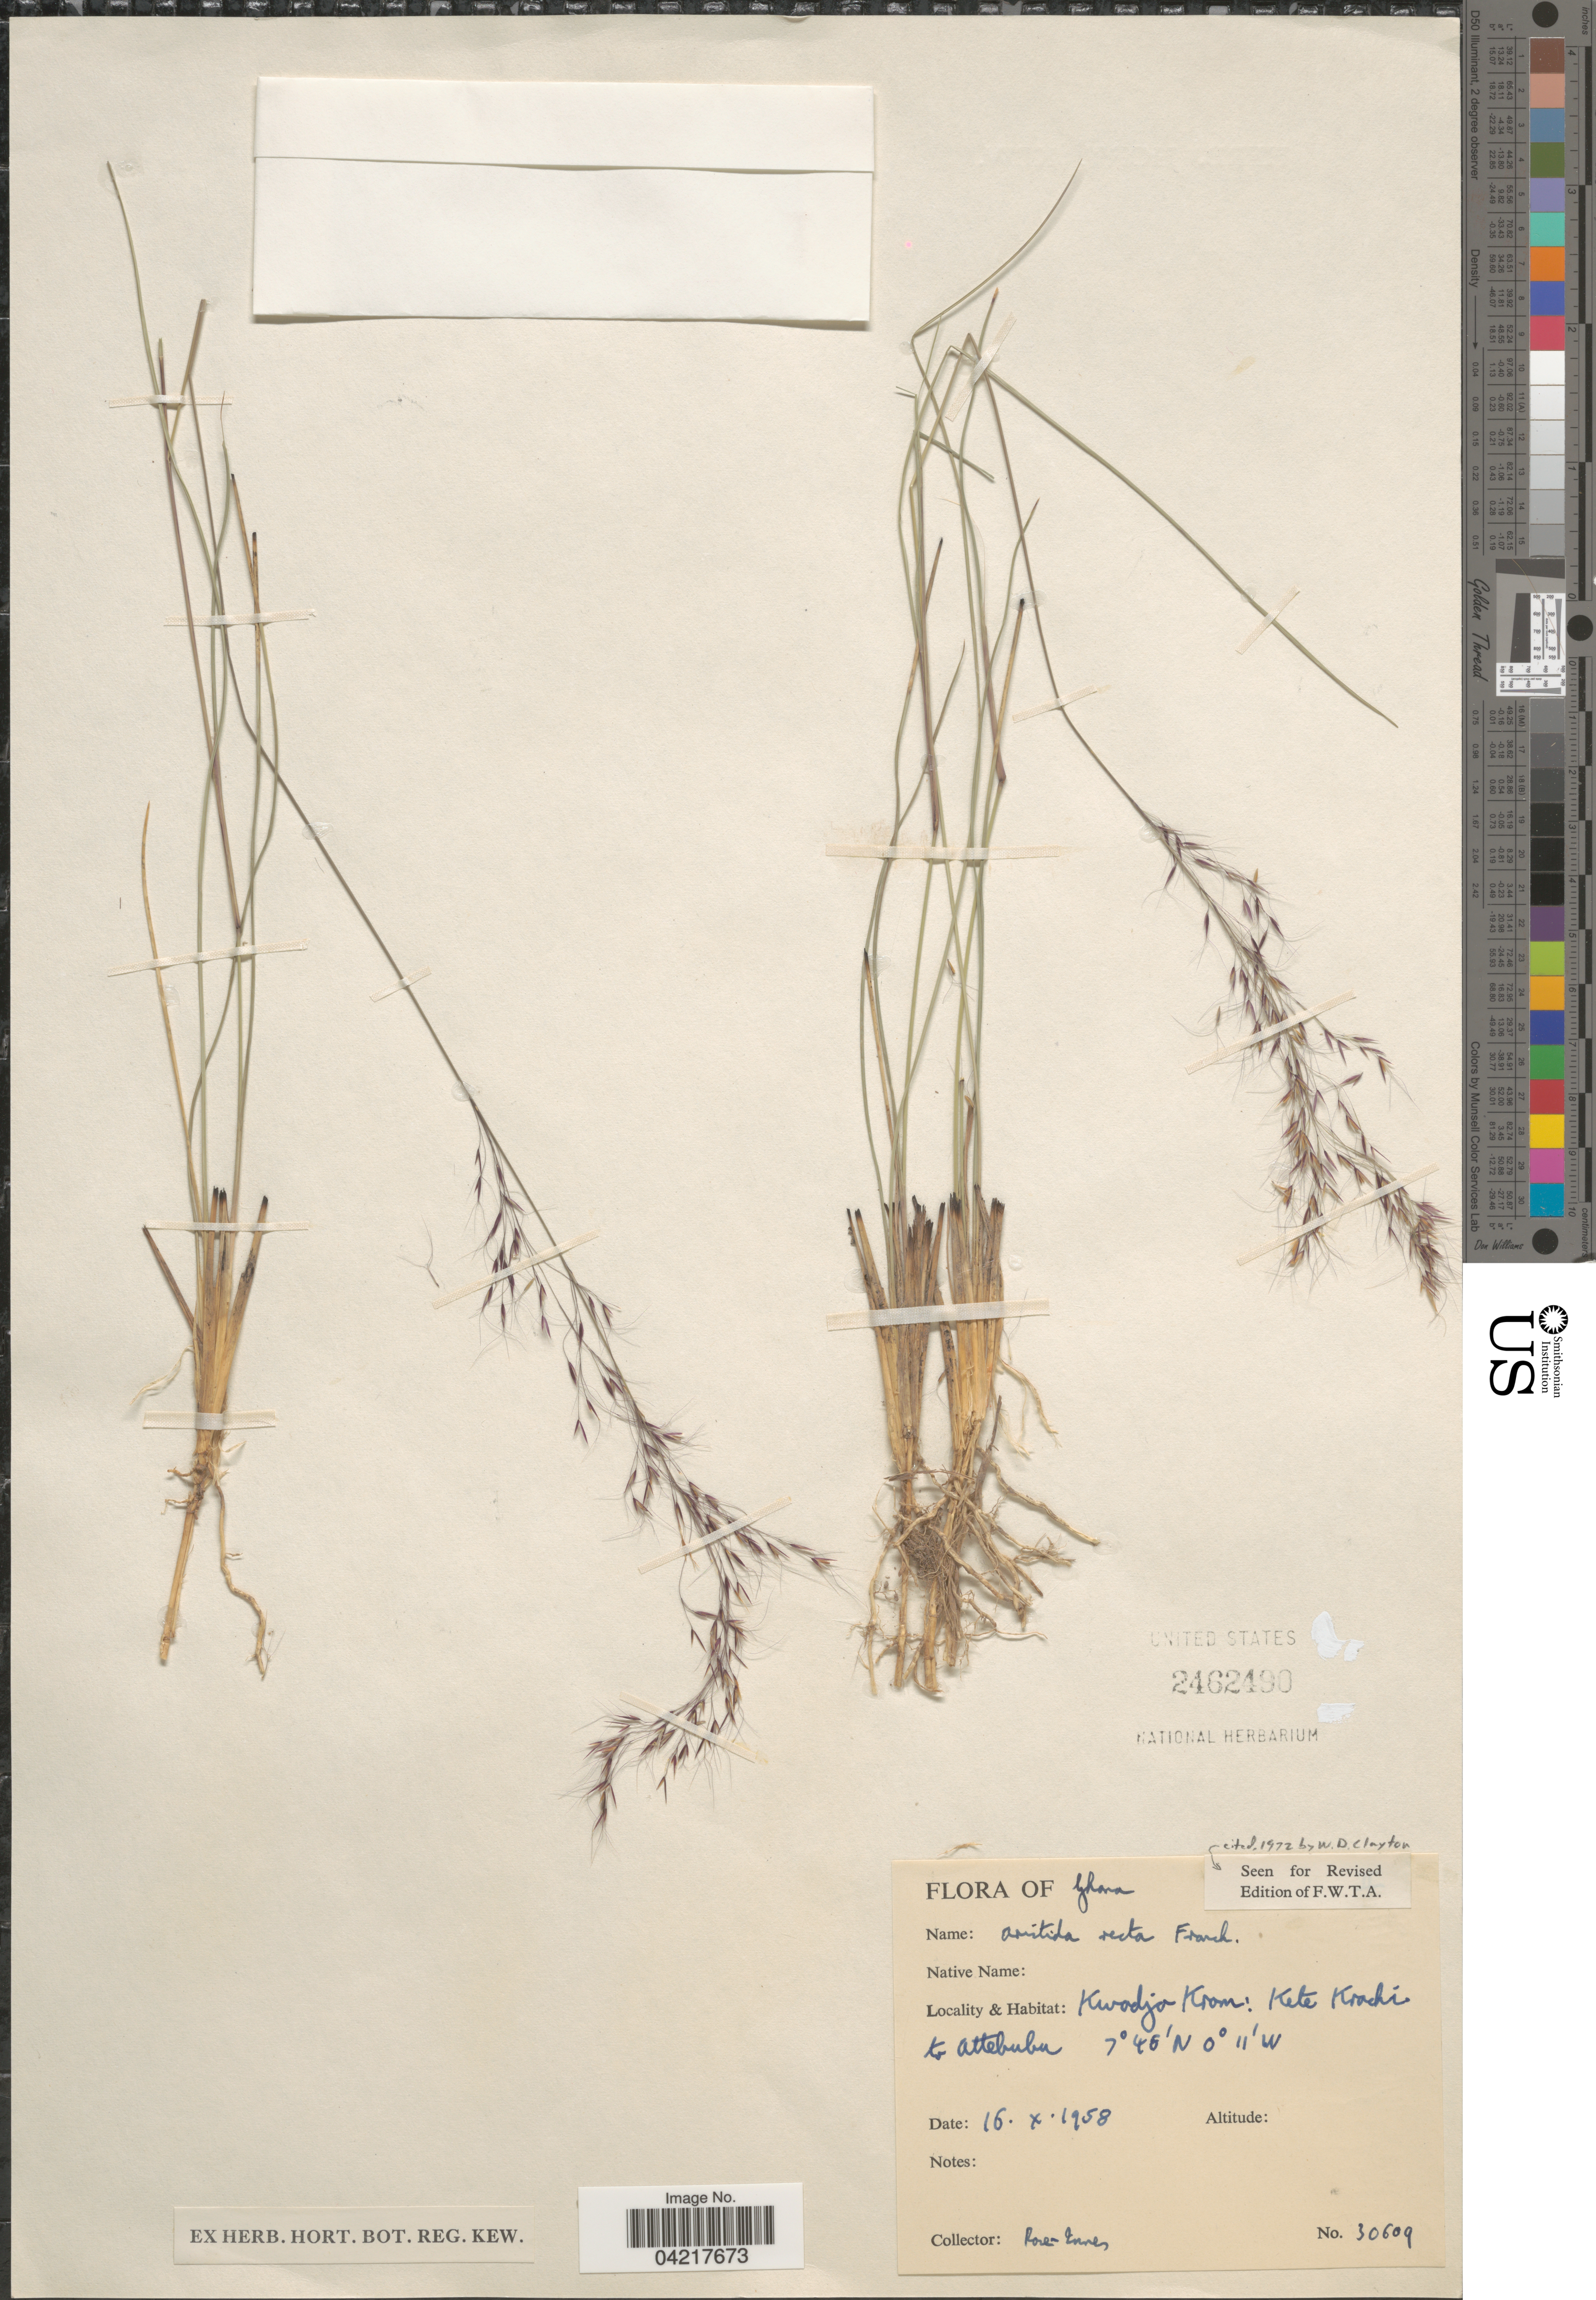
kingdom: Plantae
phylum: Tracheophyta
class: Liliopsida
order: Poales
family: Poaceae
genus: Aristida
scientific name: Aristida recta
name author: Franch.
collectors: R. Rose-Innes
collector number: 30609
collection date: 1958-10-16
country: Ghana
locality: Kwodjo Krom: Kete Krachi to Attebuba.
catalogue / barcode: US 2462490